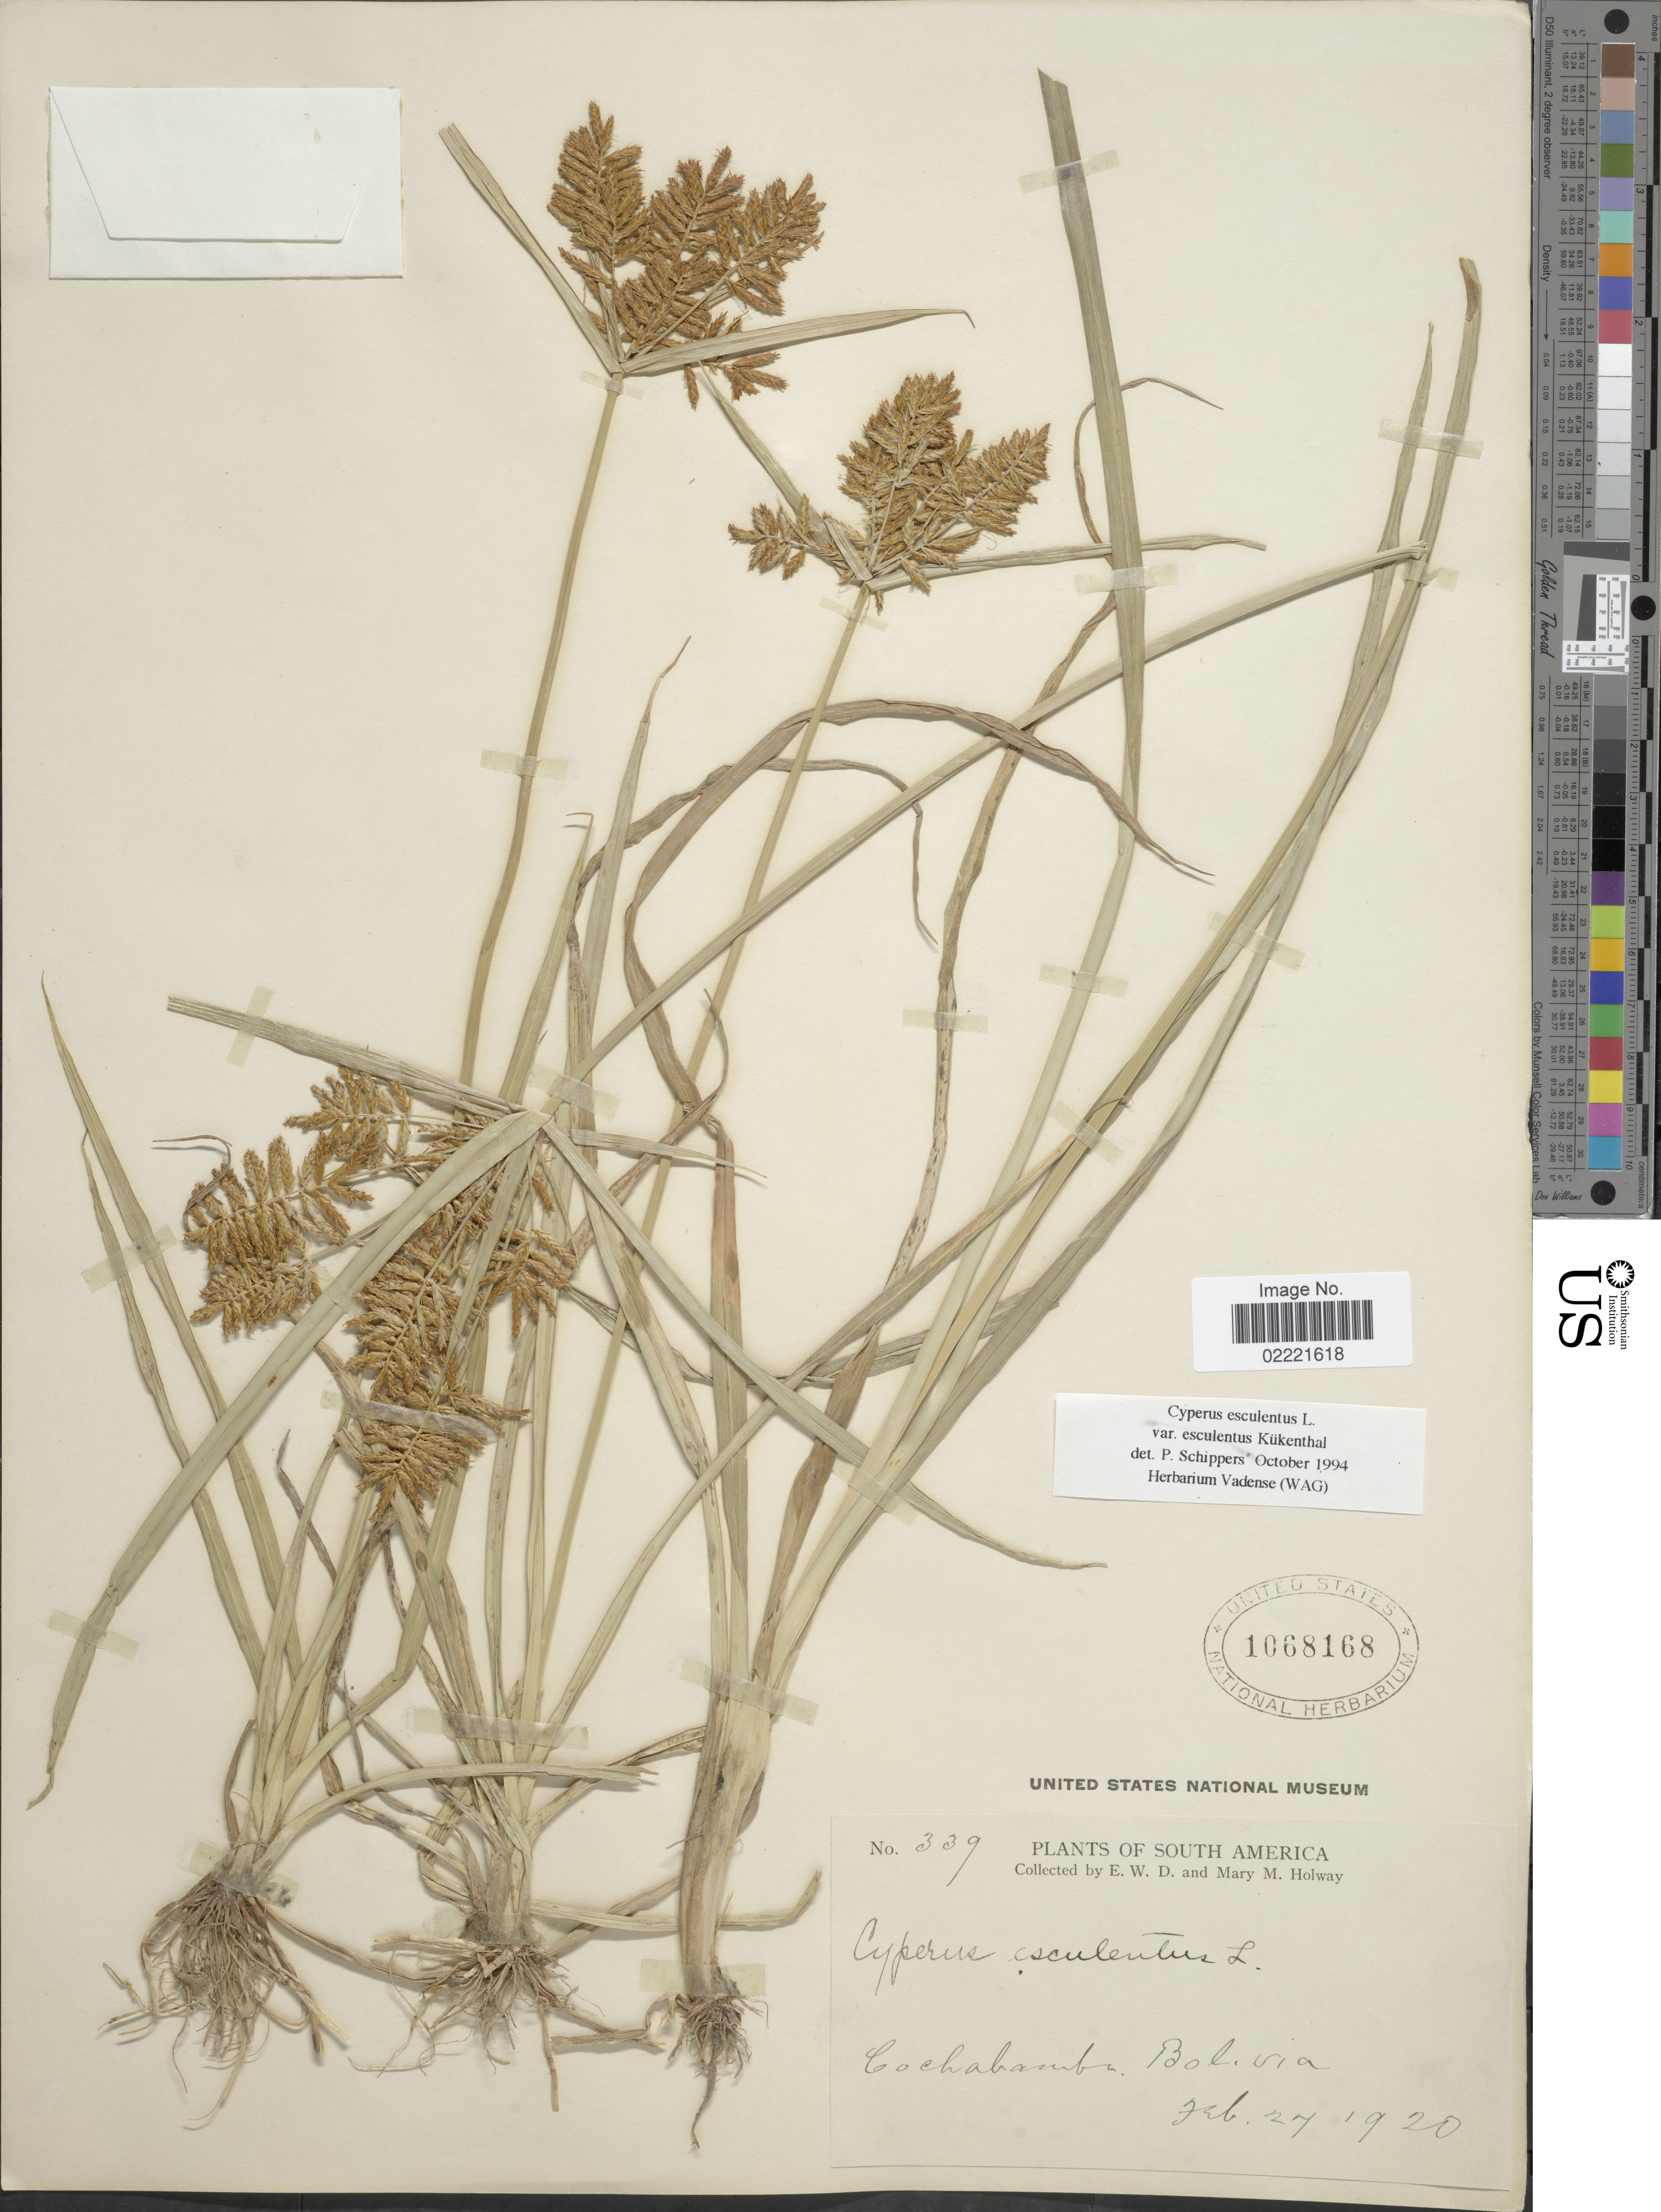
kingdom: Plantae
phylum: Tracheophyta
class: Liliopsida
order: Poales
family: Cyperaceae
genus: Cyperus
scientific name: Cyperus esculentus var. esculentus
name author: L.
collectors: E. W. D. Holway & M. M. Holway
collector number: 339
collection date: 1920-02-27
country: Bolivia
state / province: Cochabamba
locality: Cochabamba, Bolivia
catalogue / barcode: US 1068168